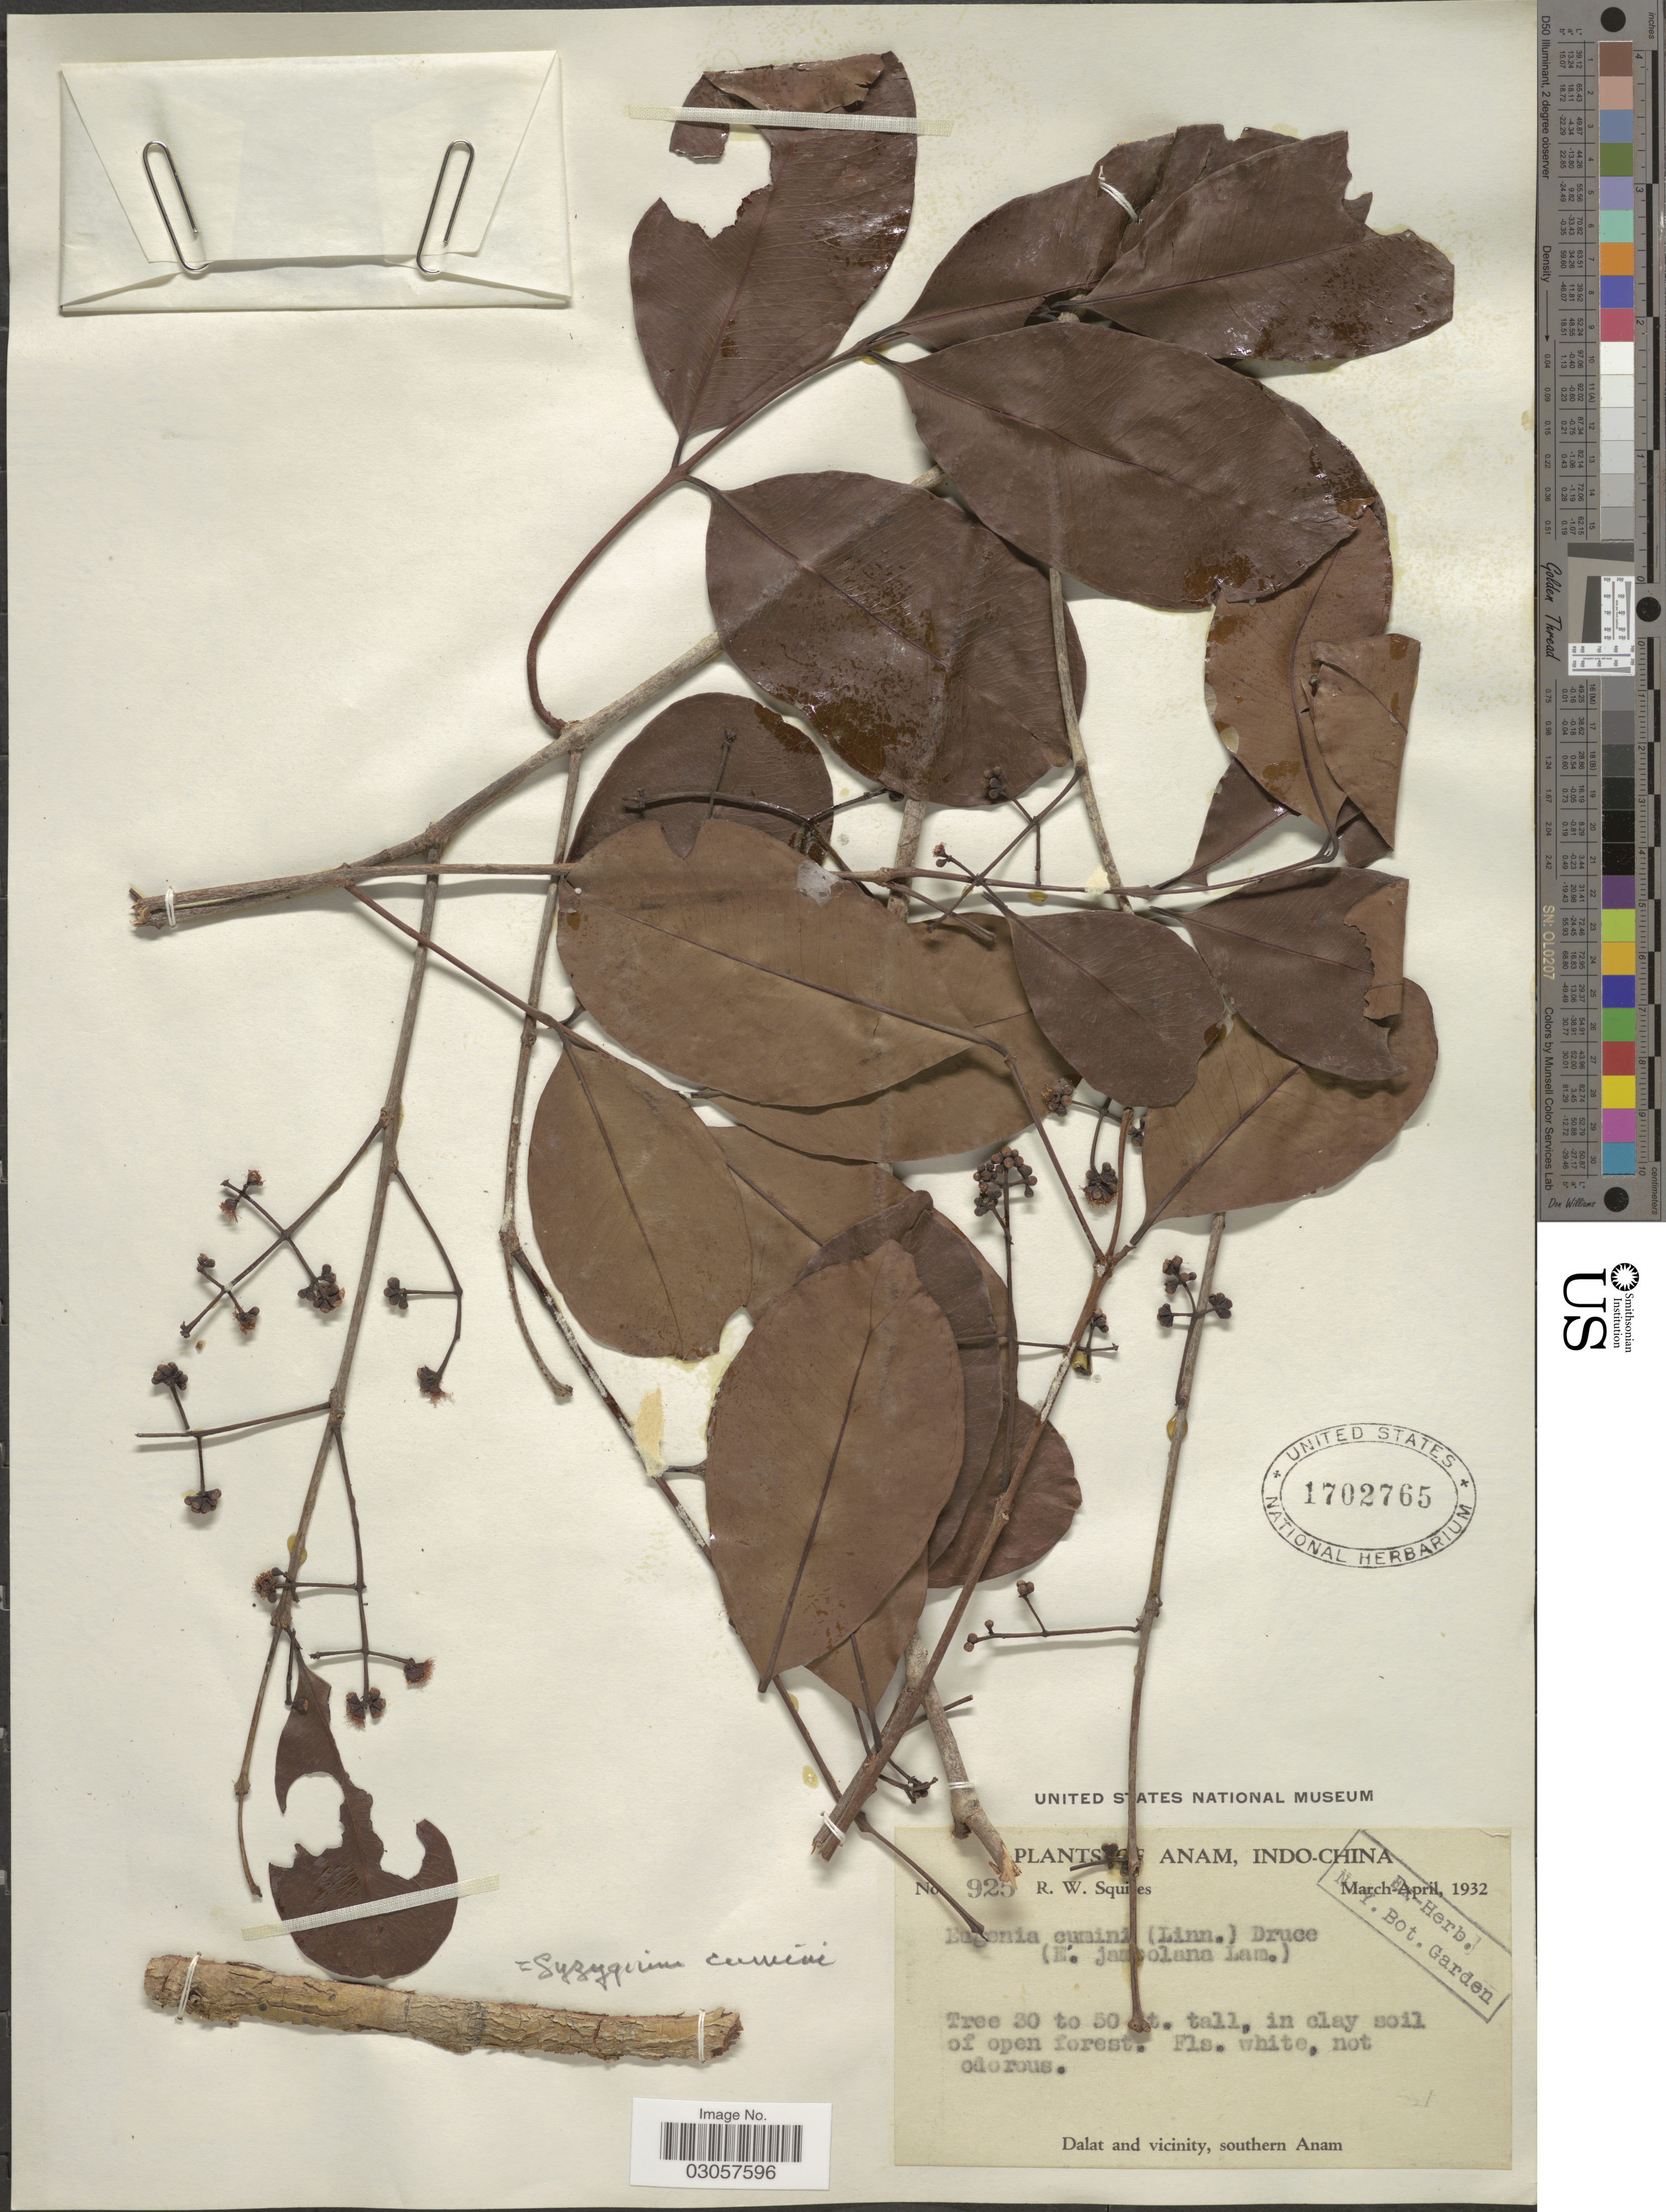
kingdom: Plantae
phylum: Tracheophyta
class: Magnoliopsida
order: Myrtales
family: Myrtaceae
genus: Syzygium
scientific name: Syzygium cumini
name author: (L.) Skeels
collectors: R. Squires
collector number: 925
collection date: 1932-03/1932-04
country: Vietnam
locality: Dalat and vicinity, southern Anam.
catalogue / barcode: US 1702765